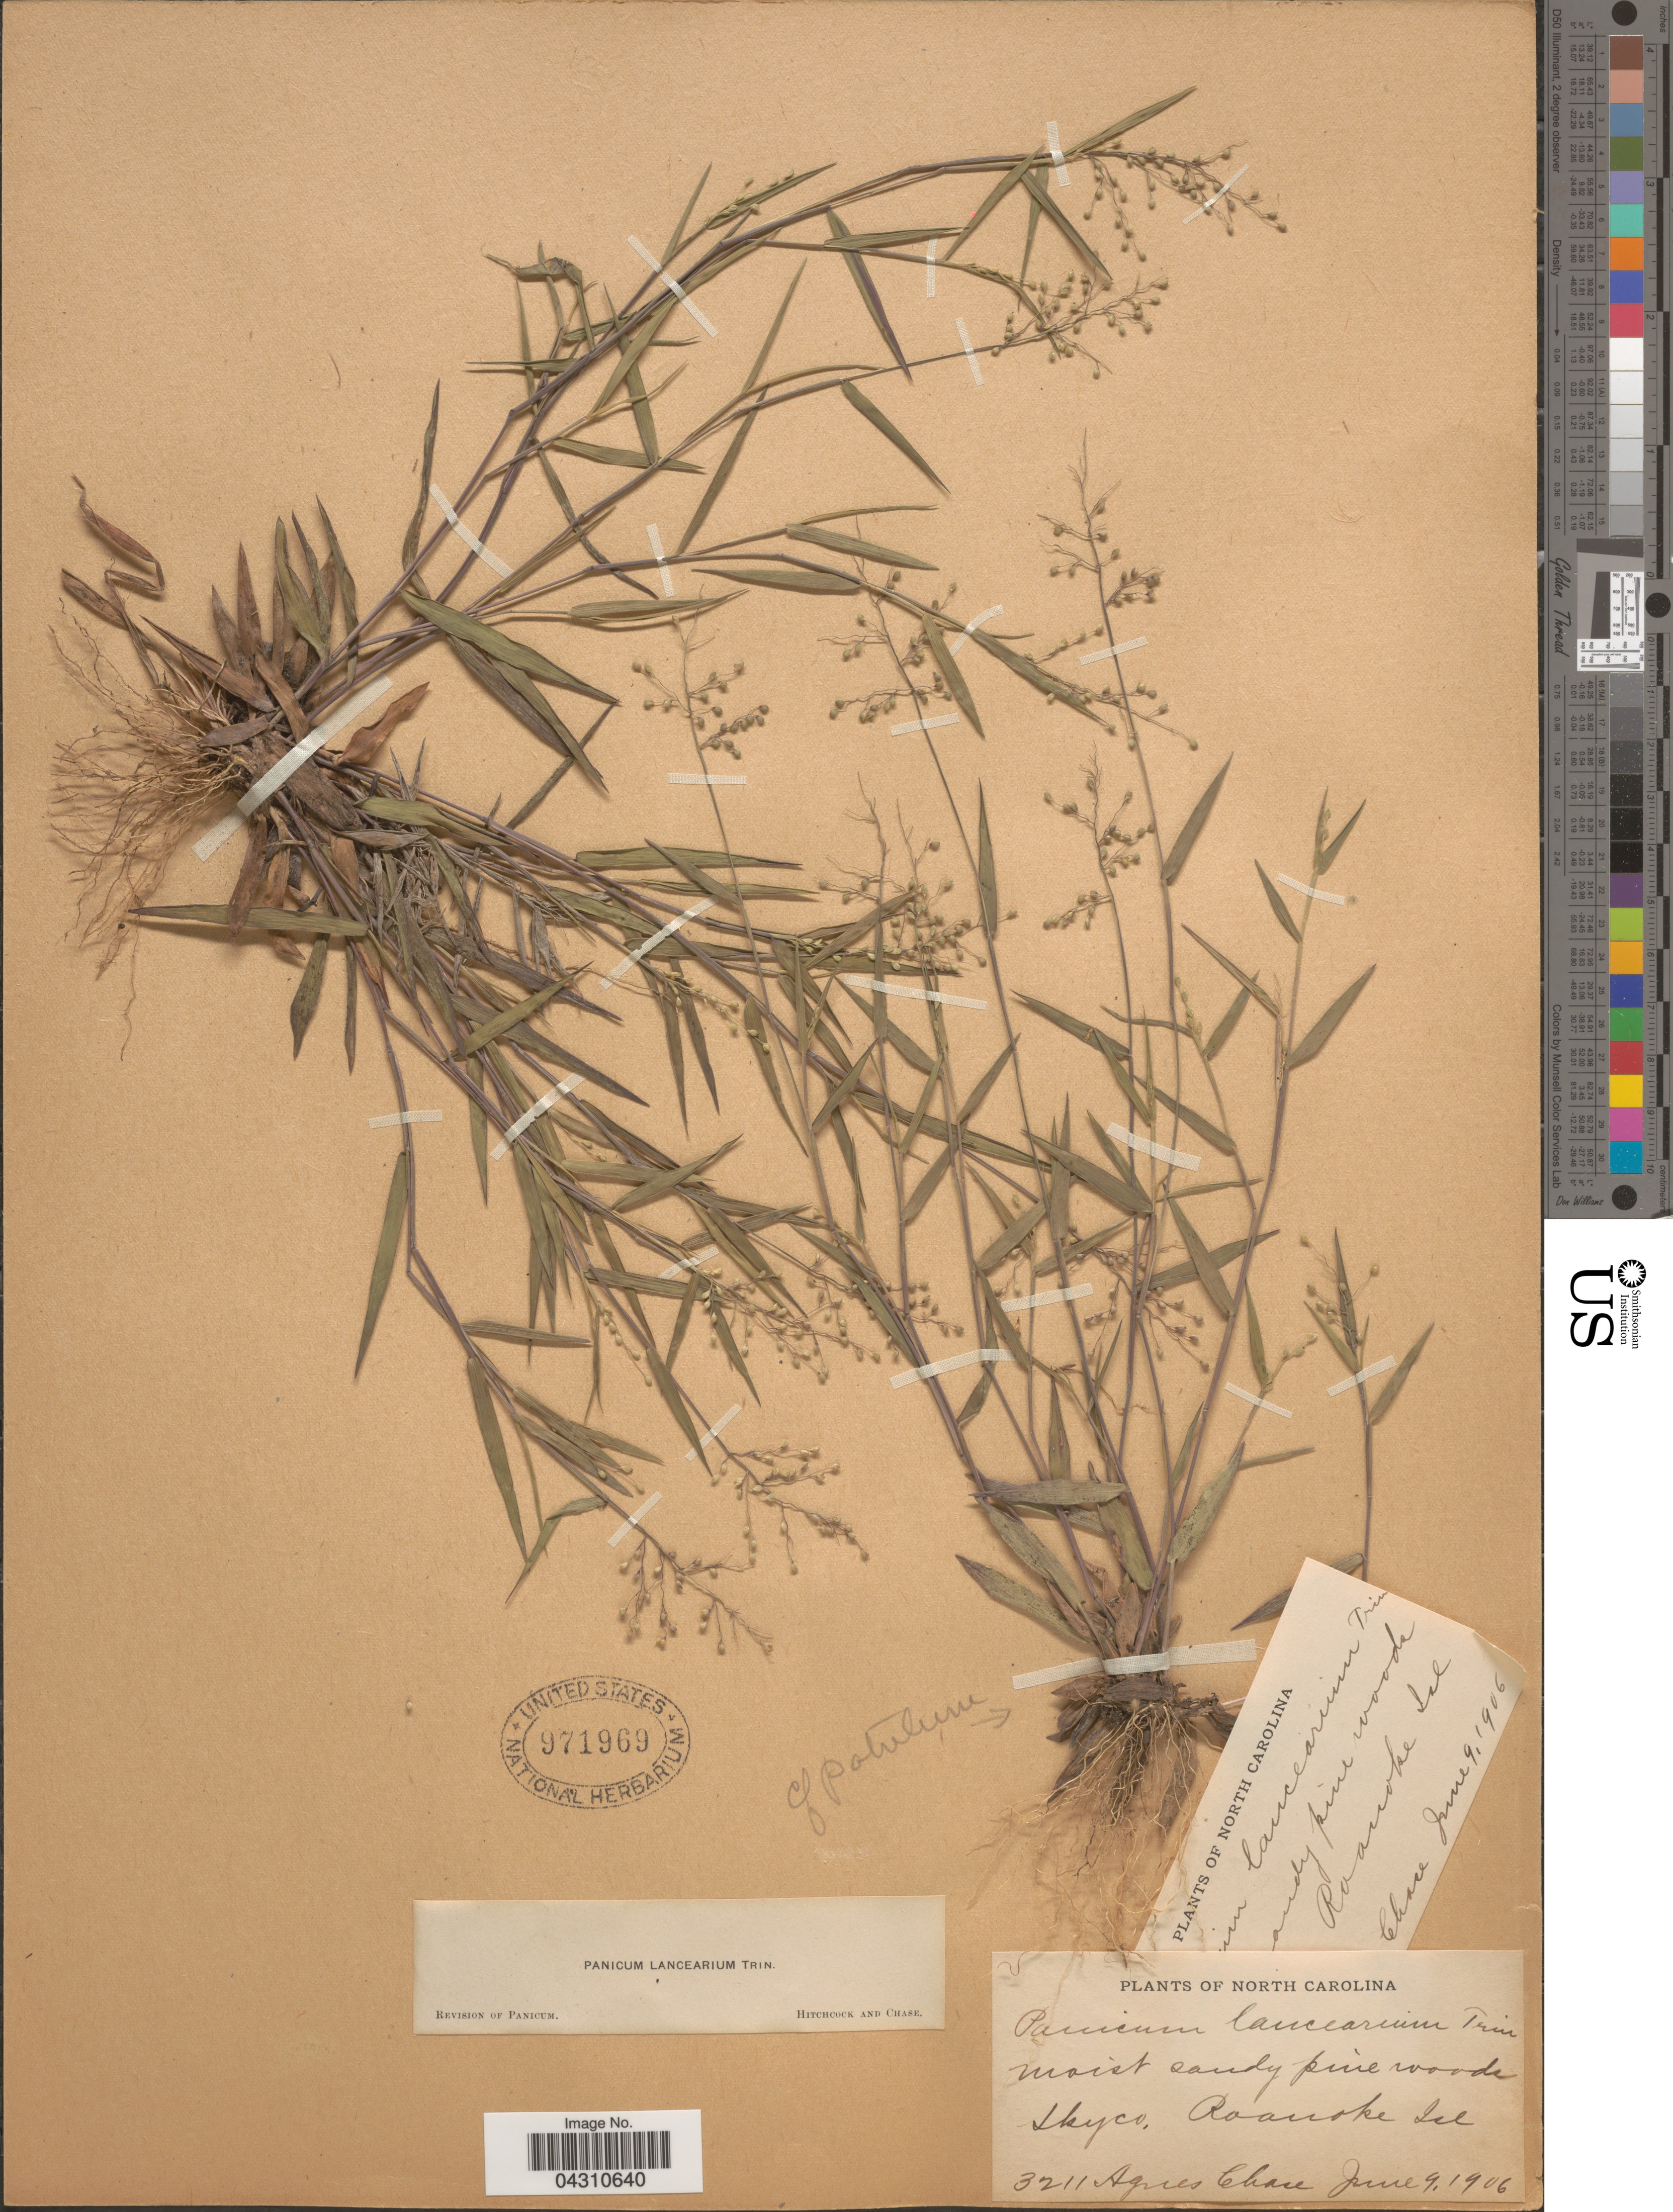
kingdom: Plantae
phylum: Tracheophyta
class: Liliopsida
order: Poales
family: Poaceae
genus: Dichanthelium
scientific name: Dichanthelium portoricense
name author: (Desv. ex Ham.) B.F. Hansen & Wunderlin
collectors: A. Chase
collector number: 3211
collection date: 1906-06-09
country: United States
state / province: North Carolina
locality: Moist sandy pine woods Skyco. Roanoke Isl.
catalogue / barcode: US 971969